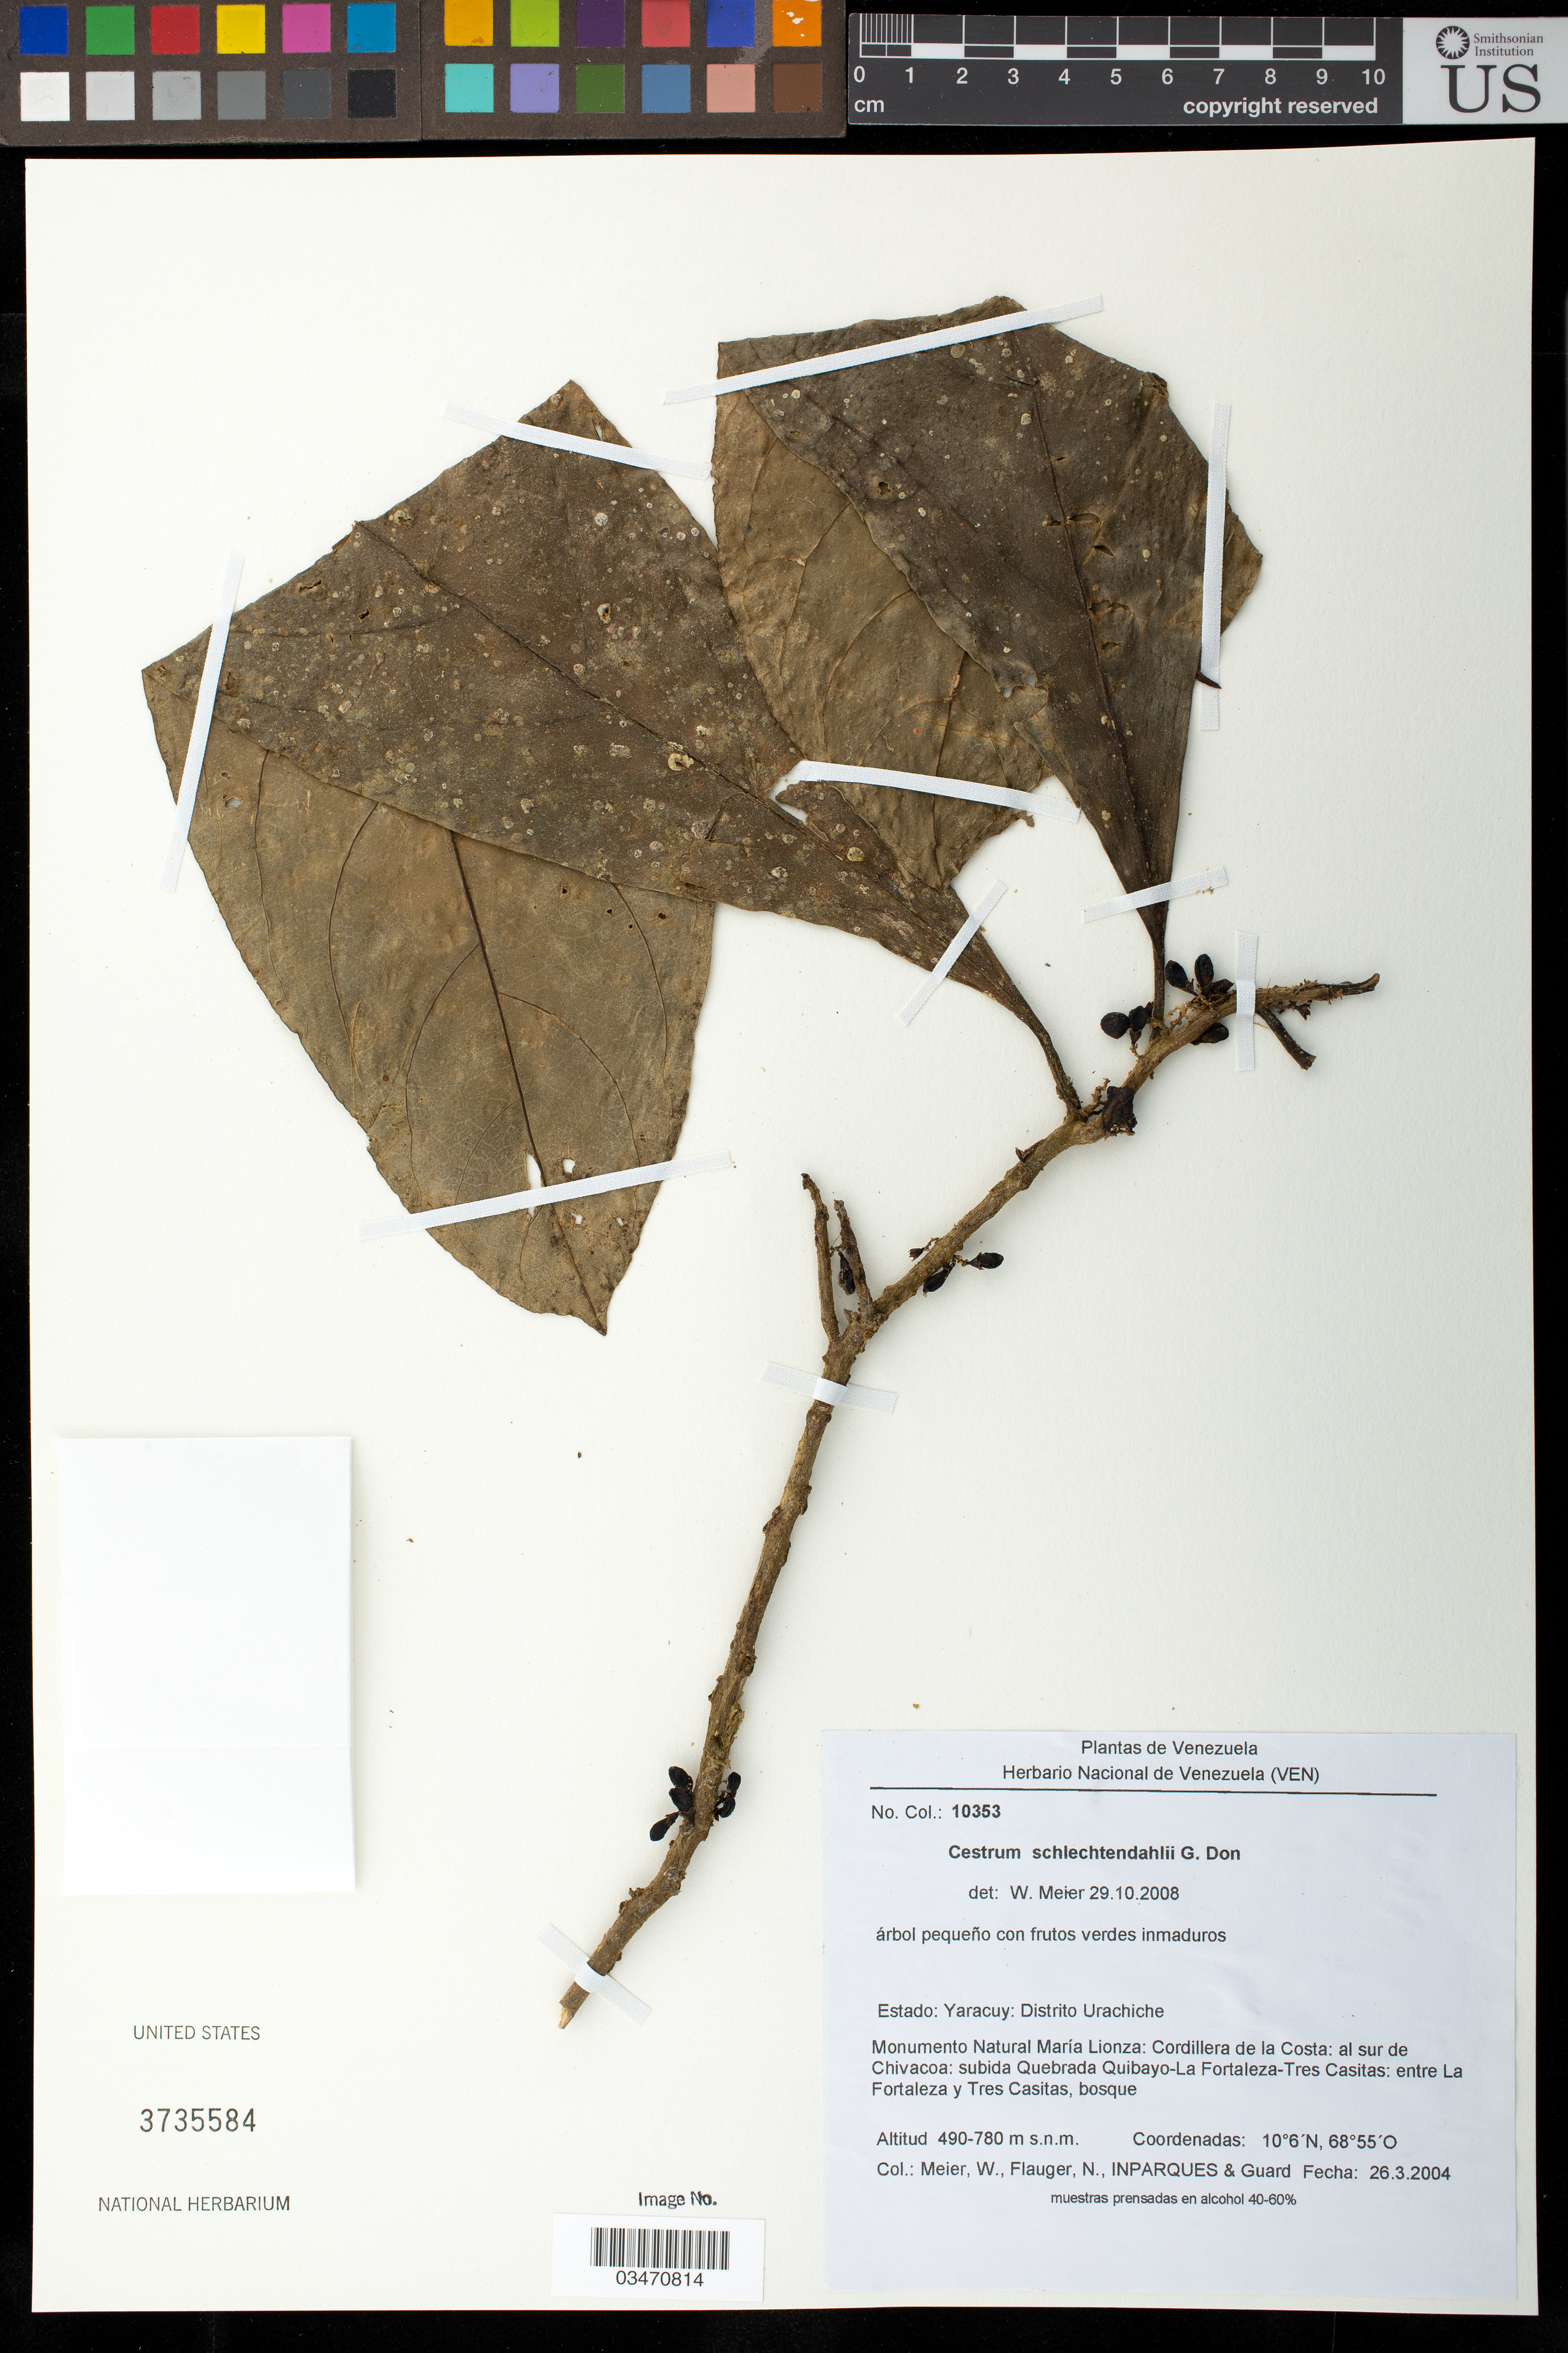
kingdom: Plantae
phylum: Tracheophyta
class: Magnoliopsida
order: Solanales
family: Solanaceae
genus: Cestrum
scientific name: Cestrum schlechtendahlii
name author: G. Don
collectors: W. Meier, N. Flauger & Inparques & Guardia Nacional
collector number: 10353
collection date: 2004-03-26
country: Venezuela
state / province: Yaracuy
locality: Distrito Urachiche. Monumento Natural María Lionza: Cordillera de la Costa: al sur de Chivacoa: subida Quebrada Quibayo-La Fortaleza- Tres Casitas: entre La Fortaleza y Tres Casitas.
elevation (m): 490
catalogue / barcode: US 3735584